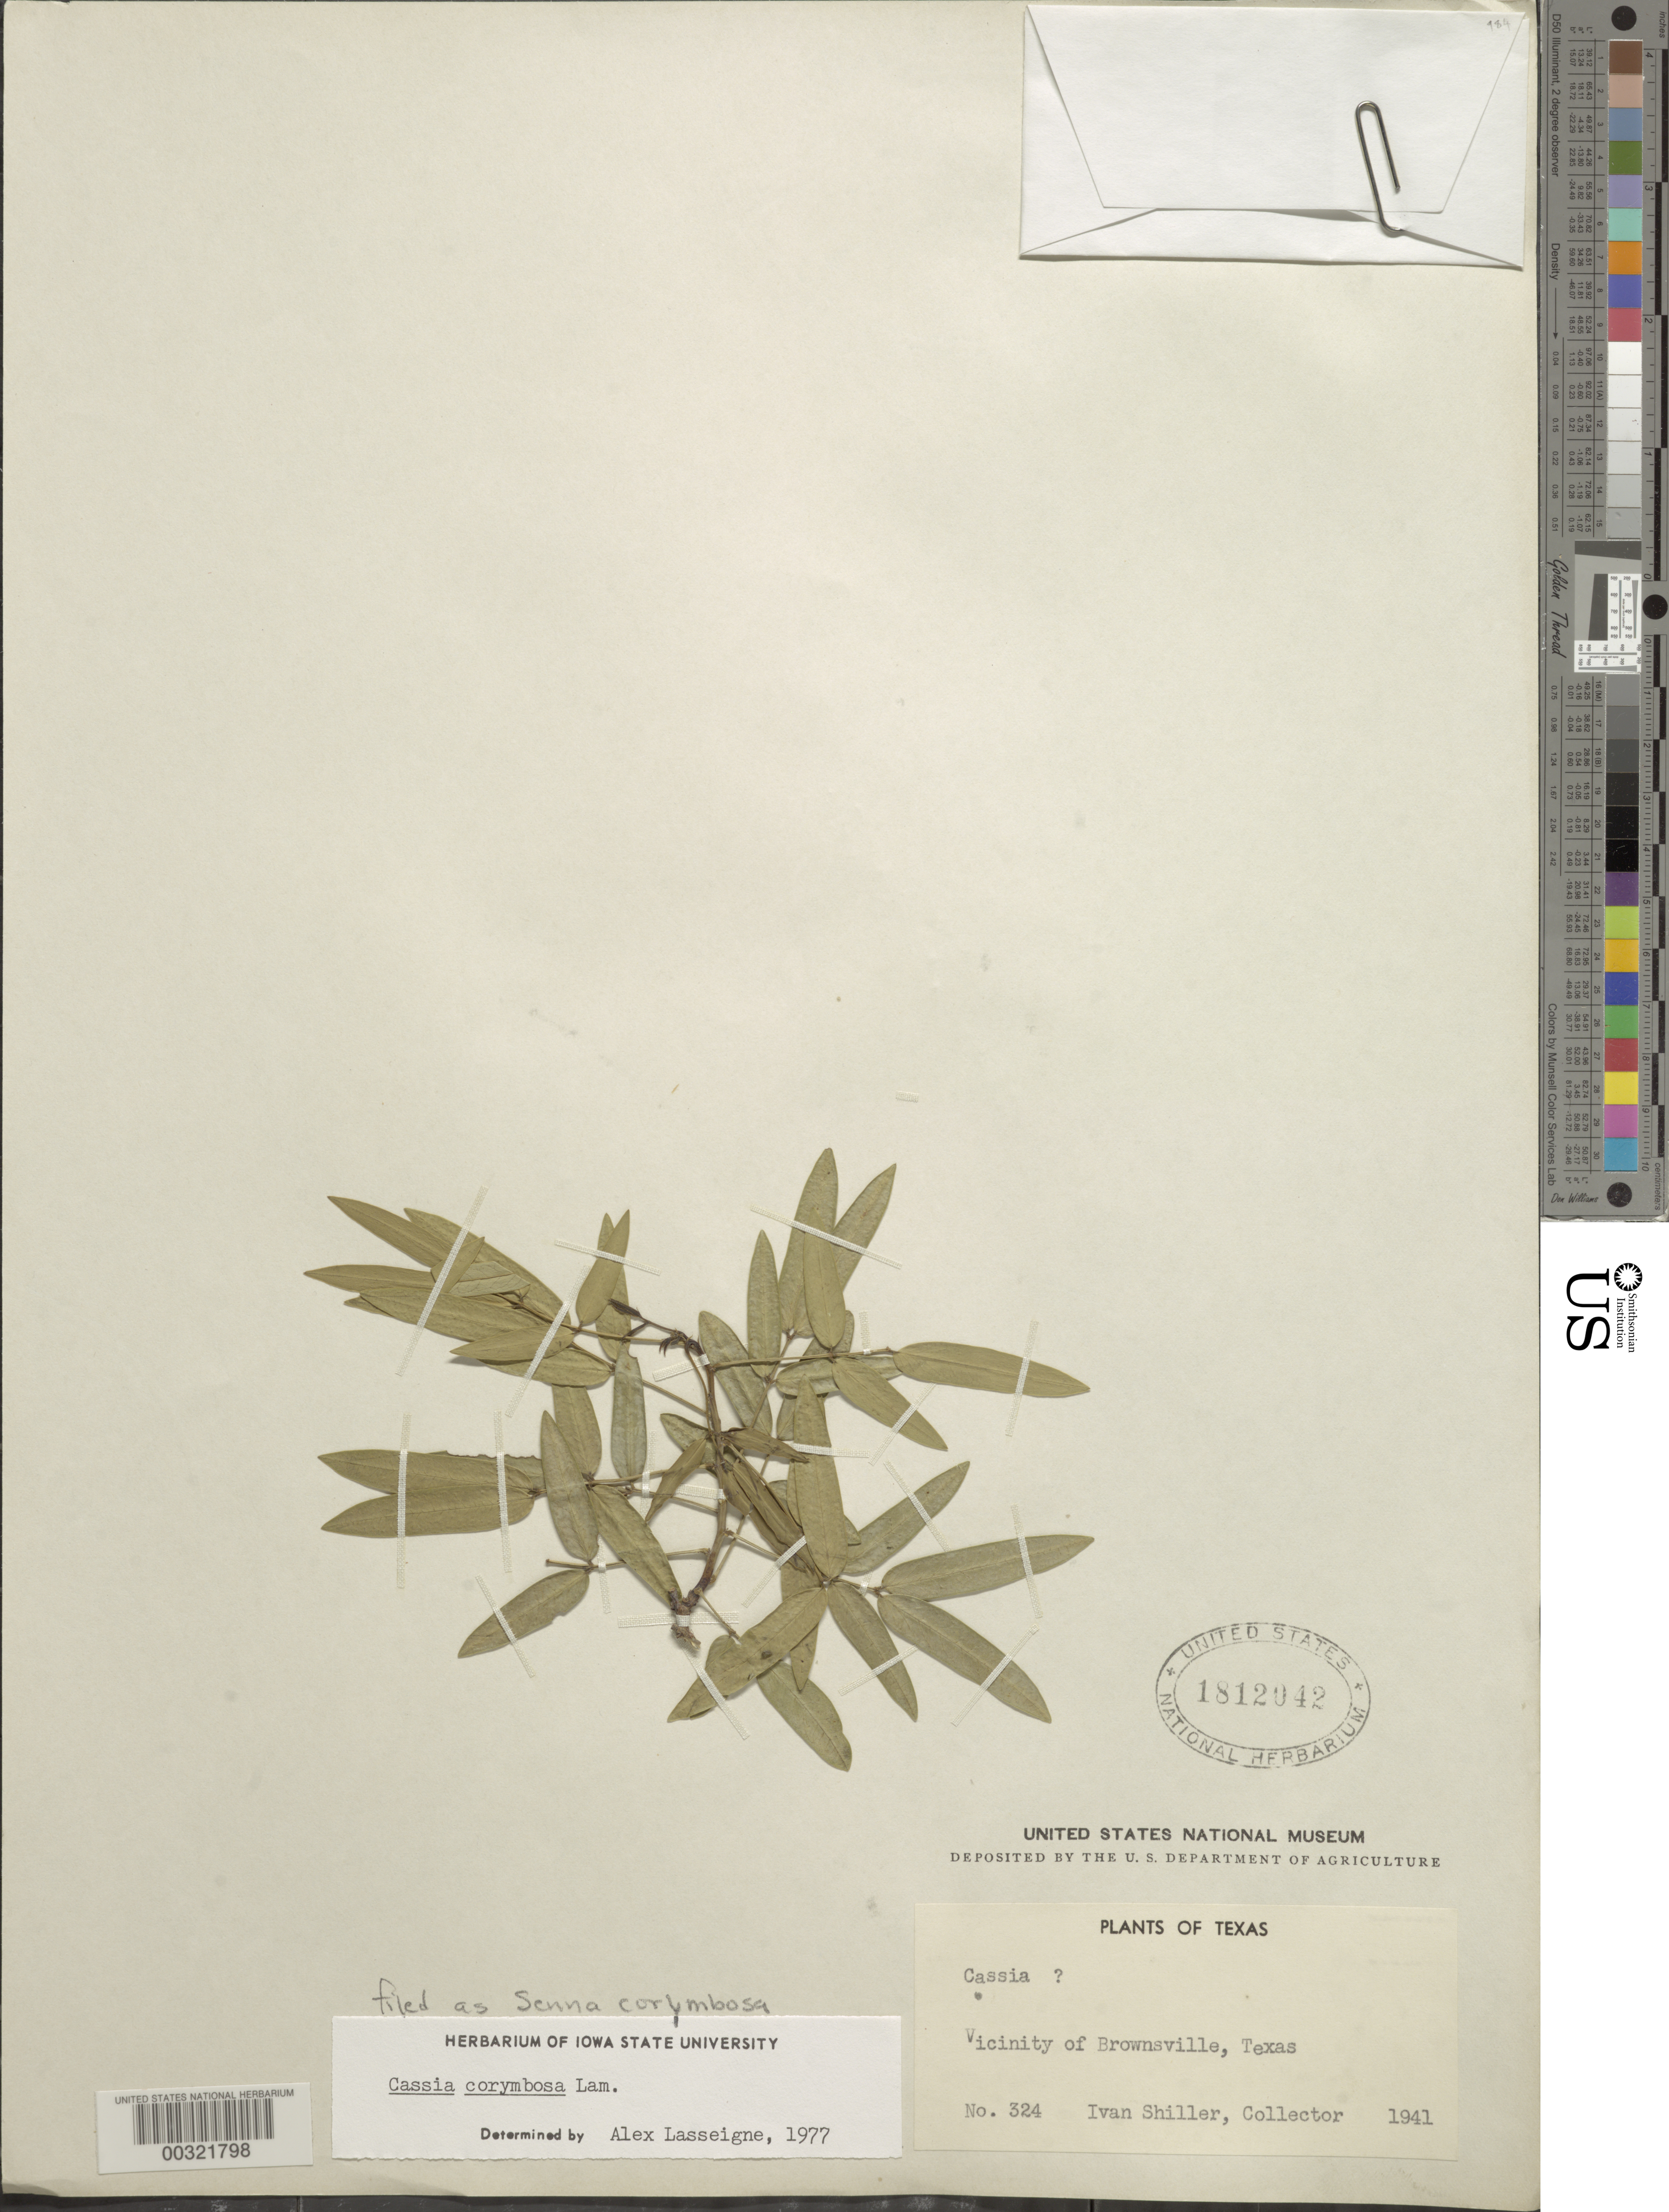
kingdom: Plantae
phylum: Tracheophyta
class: Magnoliopsida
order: Fabales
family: Fabaceae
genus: Senna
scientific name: Senna corymbosa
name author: (Lam.) H.S. Irwin & Barneby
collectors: I. Schiller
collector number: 324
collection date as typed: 1941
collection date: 1941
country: United States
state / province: Texas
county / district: Cameron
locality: Vicinity of brownsville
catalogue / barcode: US 1812042